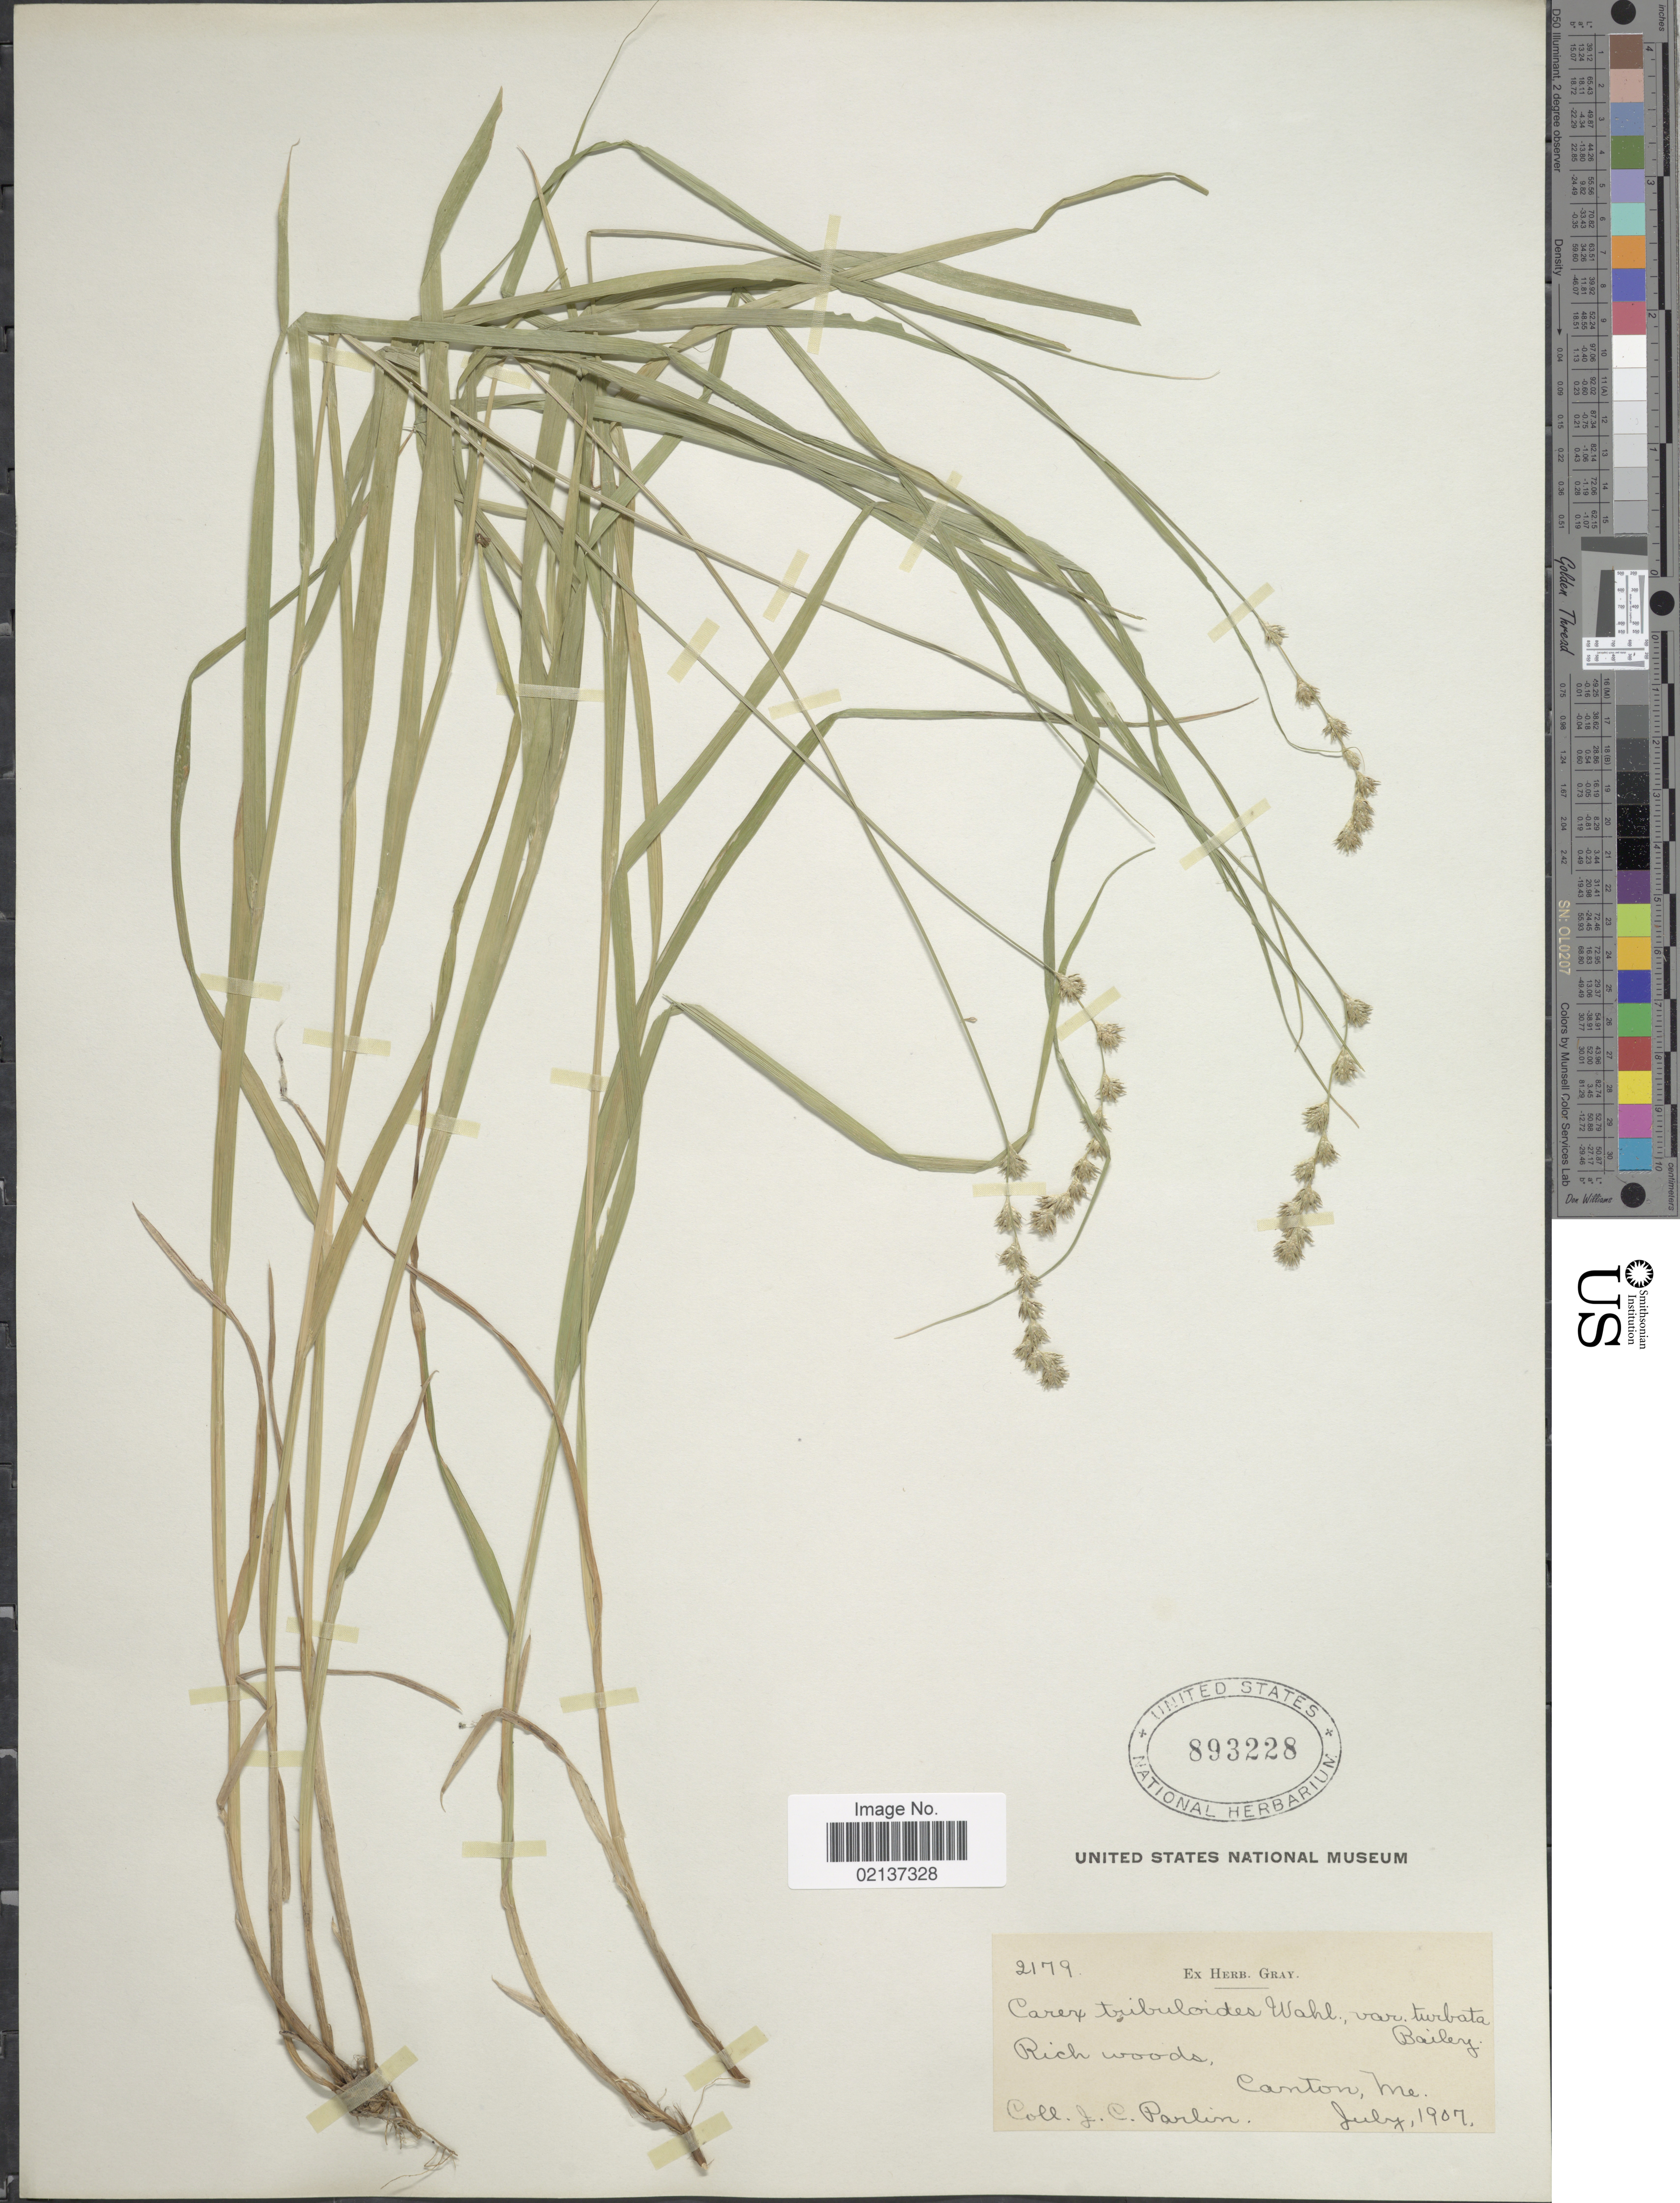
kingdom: Plantae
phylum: Tracheophyta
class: Liliopsida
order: Poales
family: Cyperaceae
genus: Carex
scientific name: Carex projecta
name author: Mack.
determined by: Strong, Mark T., (BOT), Smithsonian Institution - National Museum of Natural History (UNITED STATES)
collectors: J. Parlin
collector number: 2179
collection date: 1907-07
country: United States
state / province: Maine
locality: Canton, Me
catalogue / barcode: US 893228